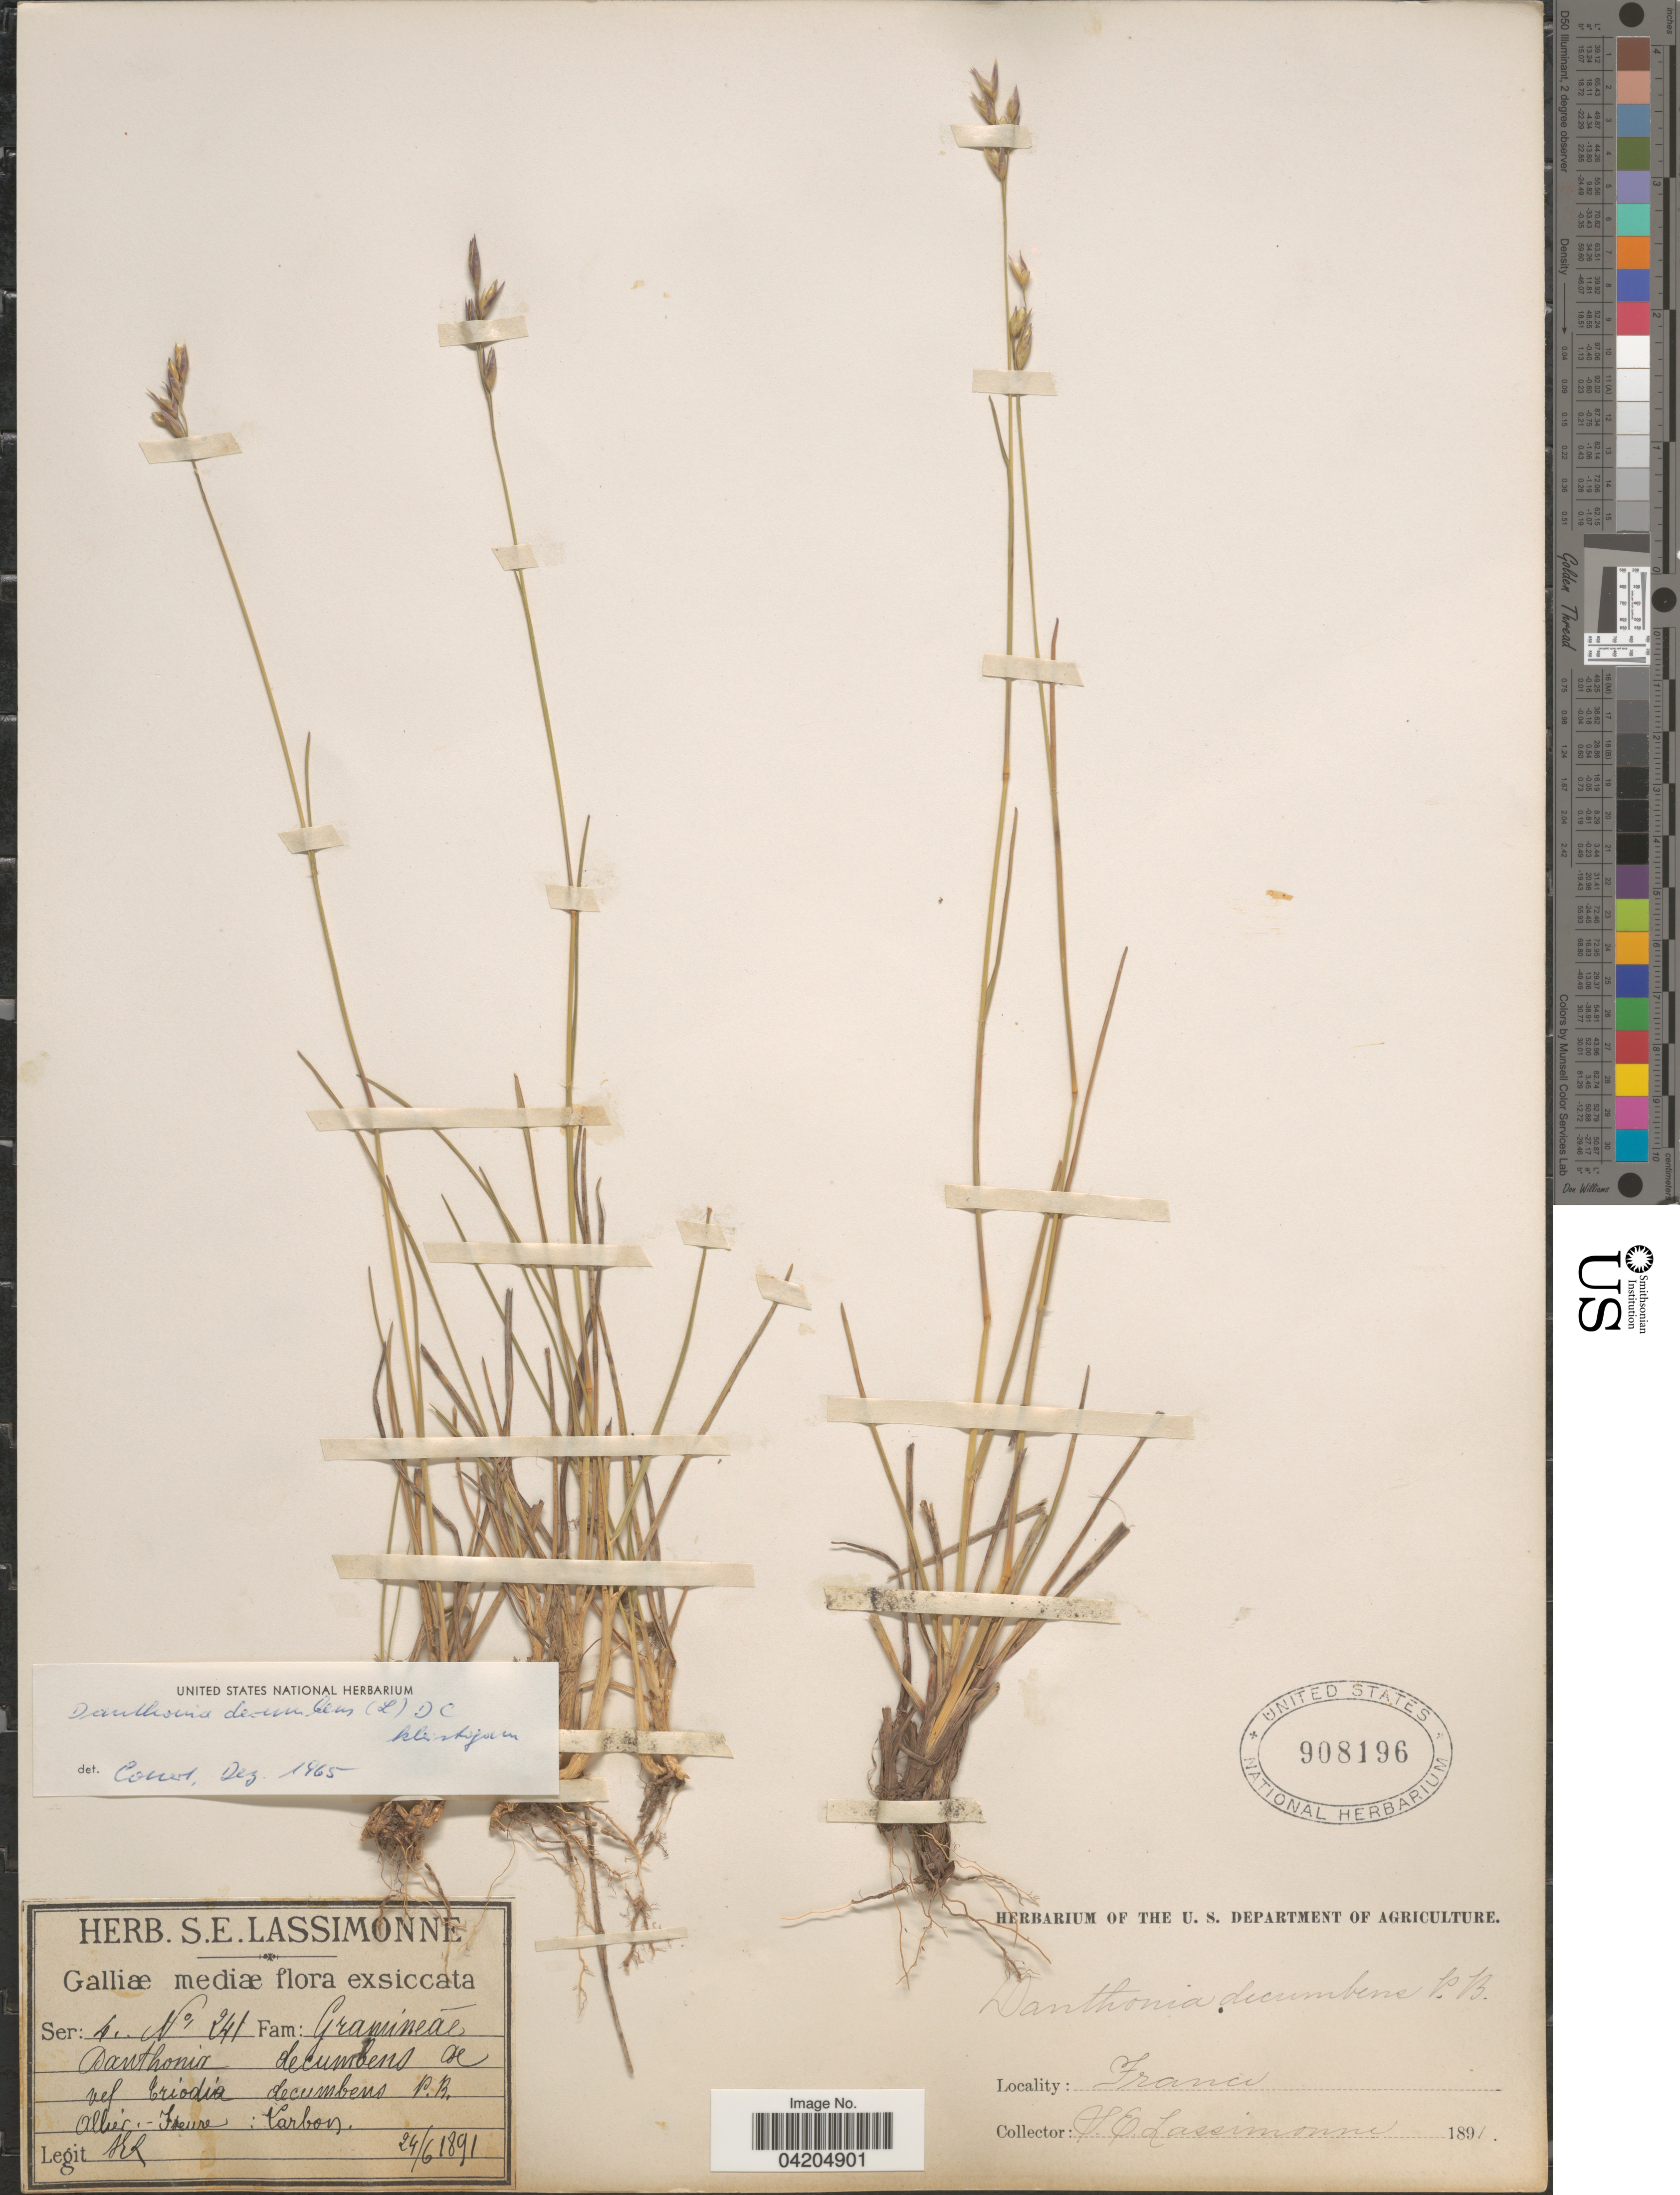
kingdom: Plantae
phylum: Tracheophyta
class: Liliopsida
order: Poales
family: Poaceae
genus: Danthonia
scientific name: Danthonia decumbens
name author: (L.) DC.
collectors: S. Lassimonne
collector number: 241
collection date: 1891-06-24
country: France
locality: Galliæ mediæ. Allier-Yzeure : Karbon.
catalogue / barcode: US 908196